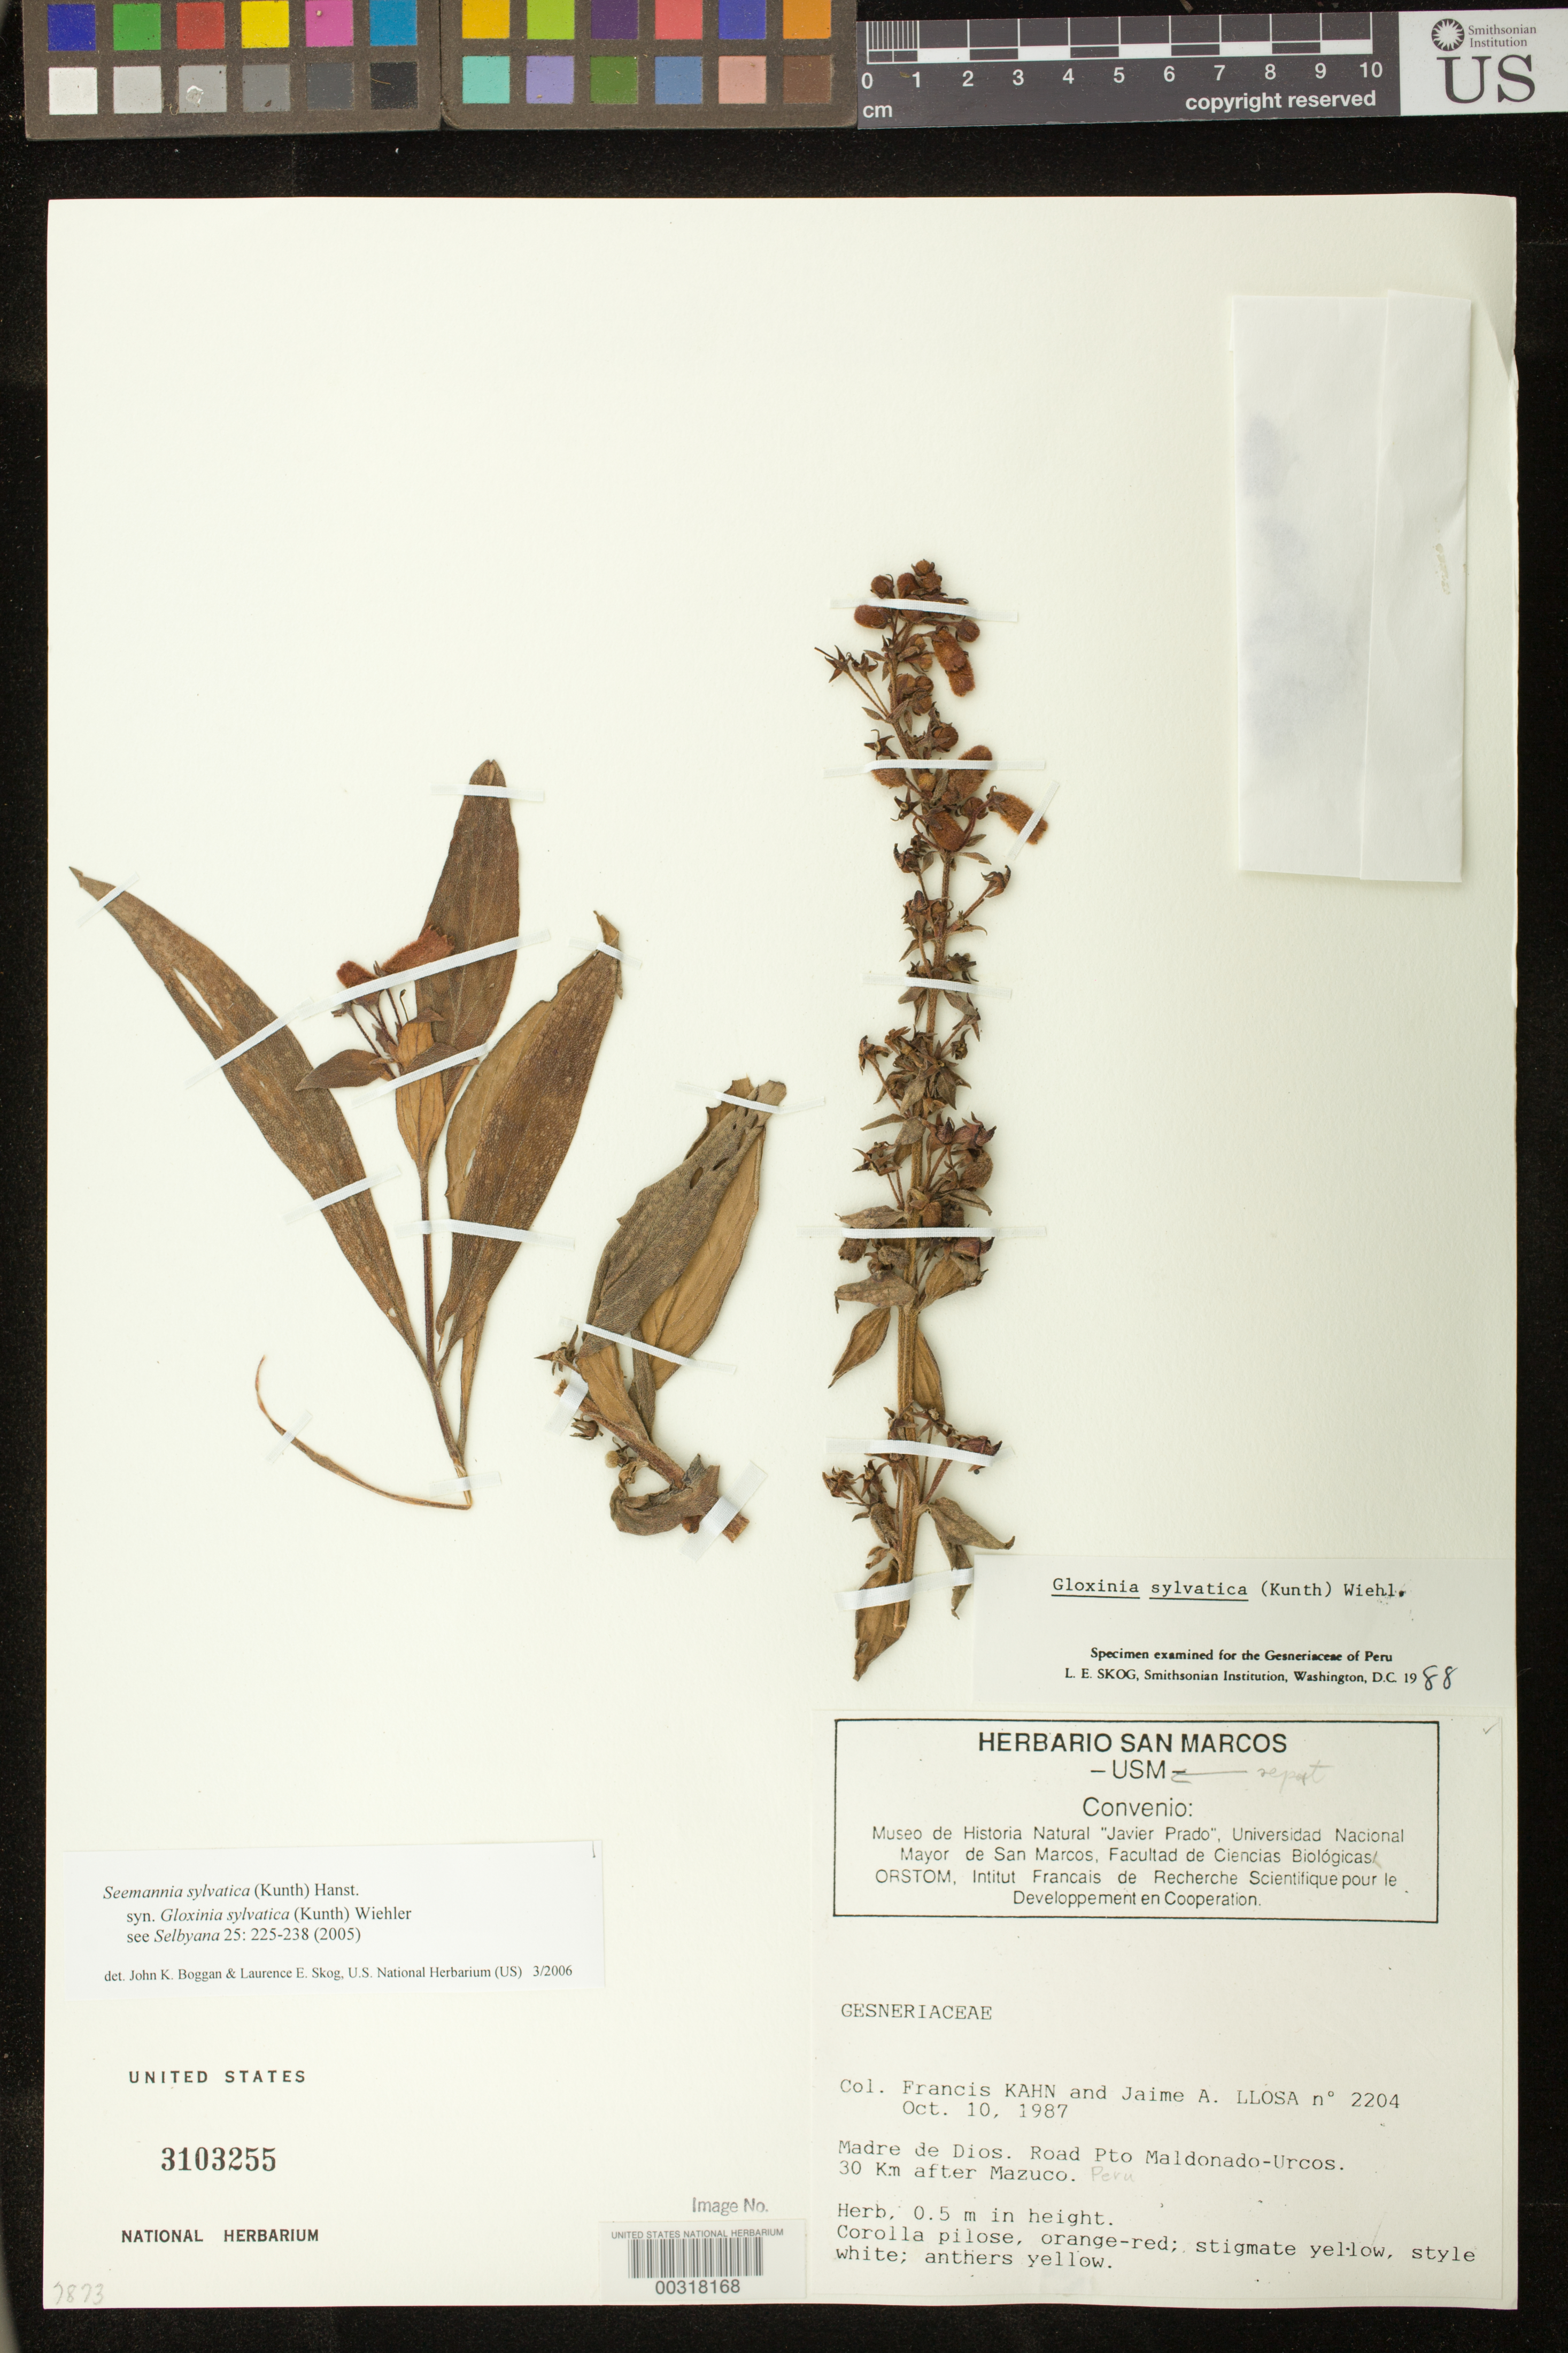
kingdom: Plantae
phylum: Tracheophyta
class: Magnoliopsida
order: Lamiales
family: Gesneriaceae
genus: Seemannia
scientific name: Seemannia sylvatica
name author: (Kunth) Hanst.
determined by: Boggan, J. K.; Skog, L. E.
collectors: F. Kahn & J. Llosa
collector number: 2204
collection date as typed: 10 Oct 1987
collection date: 1987-10-10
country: Peru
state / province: Madre de Dios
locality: Road Pto Maldonado-Urcos, 30 km after Mazuco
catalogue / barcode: US 3103255